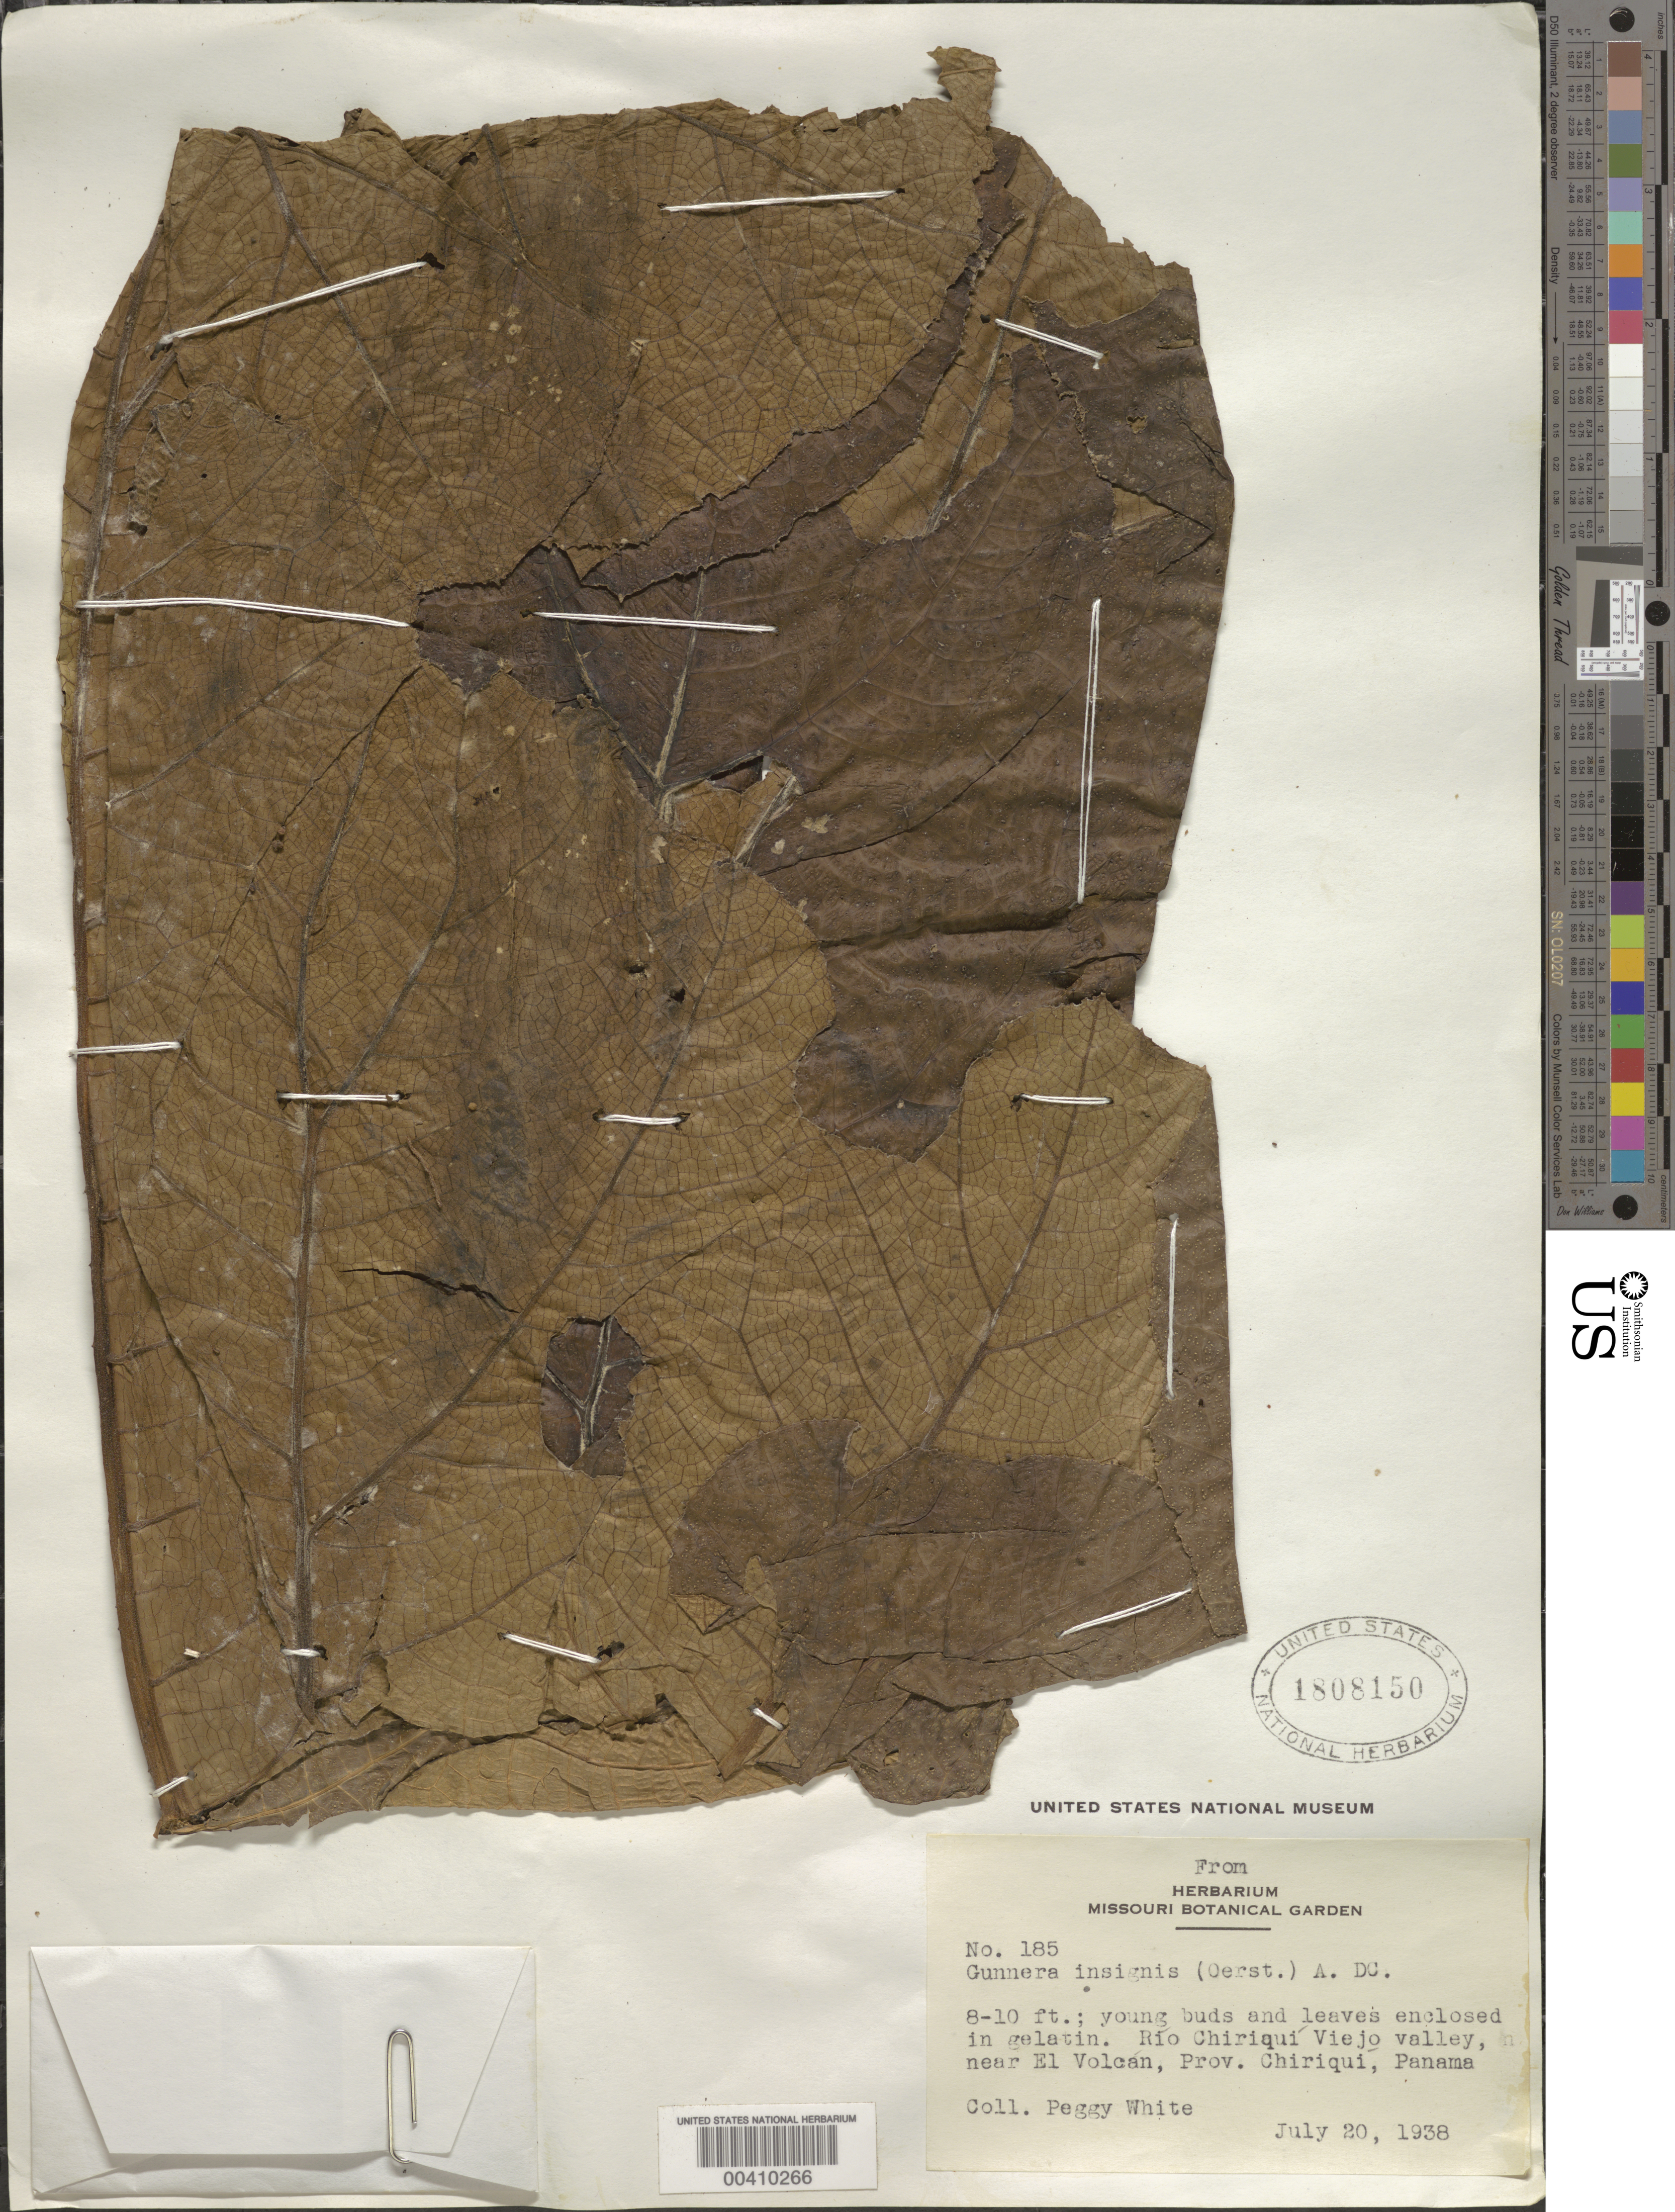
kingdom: Plantae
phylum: Tracheophyta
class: Magnoliopsida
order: Gunnerales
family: Gunneraceae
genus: Gunnera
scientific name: Gunnera insignis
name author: (Oerst.) A. DC.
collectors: P. White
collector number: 185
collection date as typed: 20 Jul 1938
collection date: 1938-07-20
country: Panama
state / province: Chiriquí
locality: Río Chiriquí Viejo Valley, near El Volcán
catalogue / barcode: US 1808150